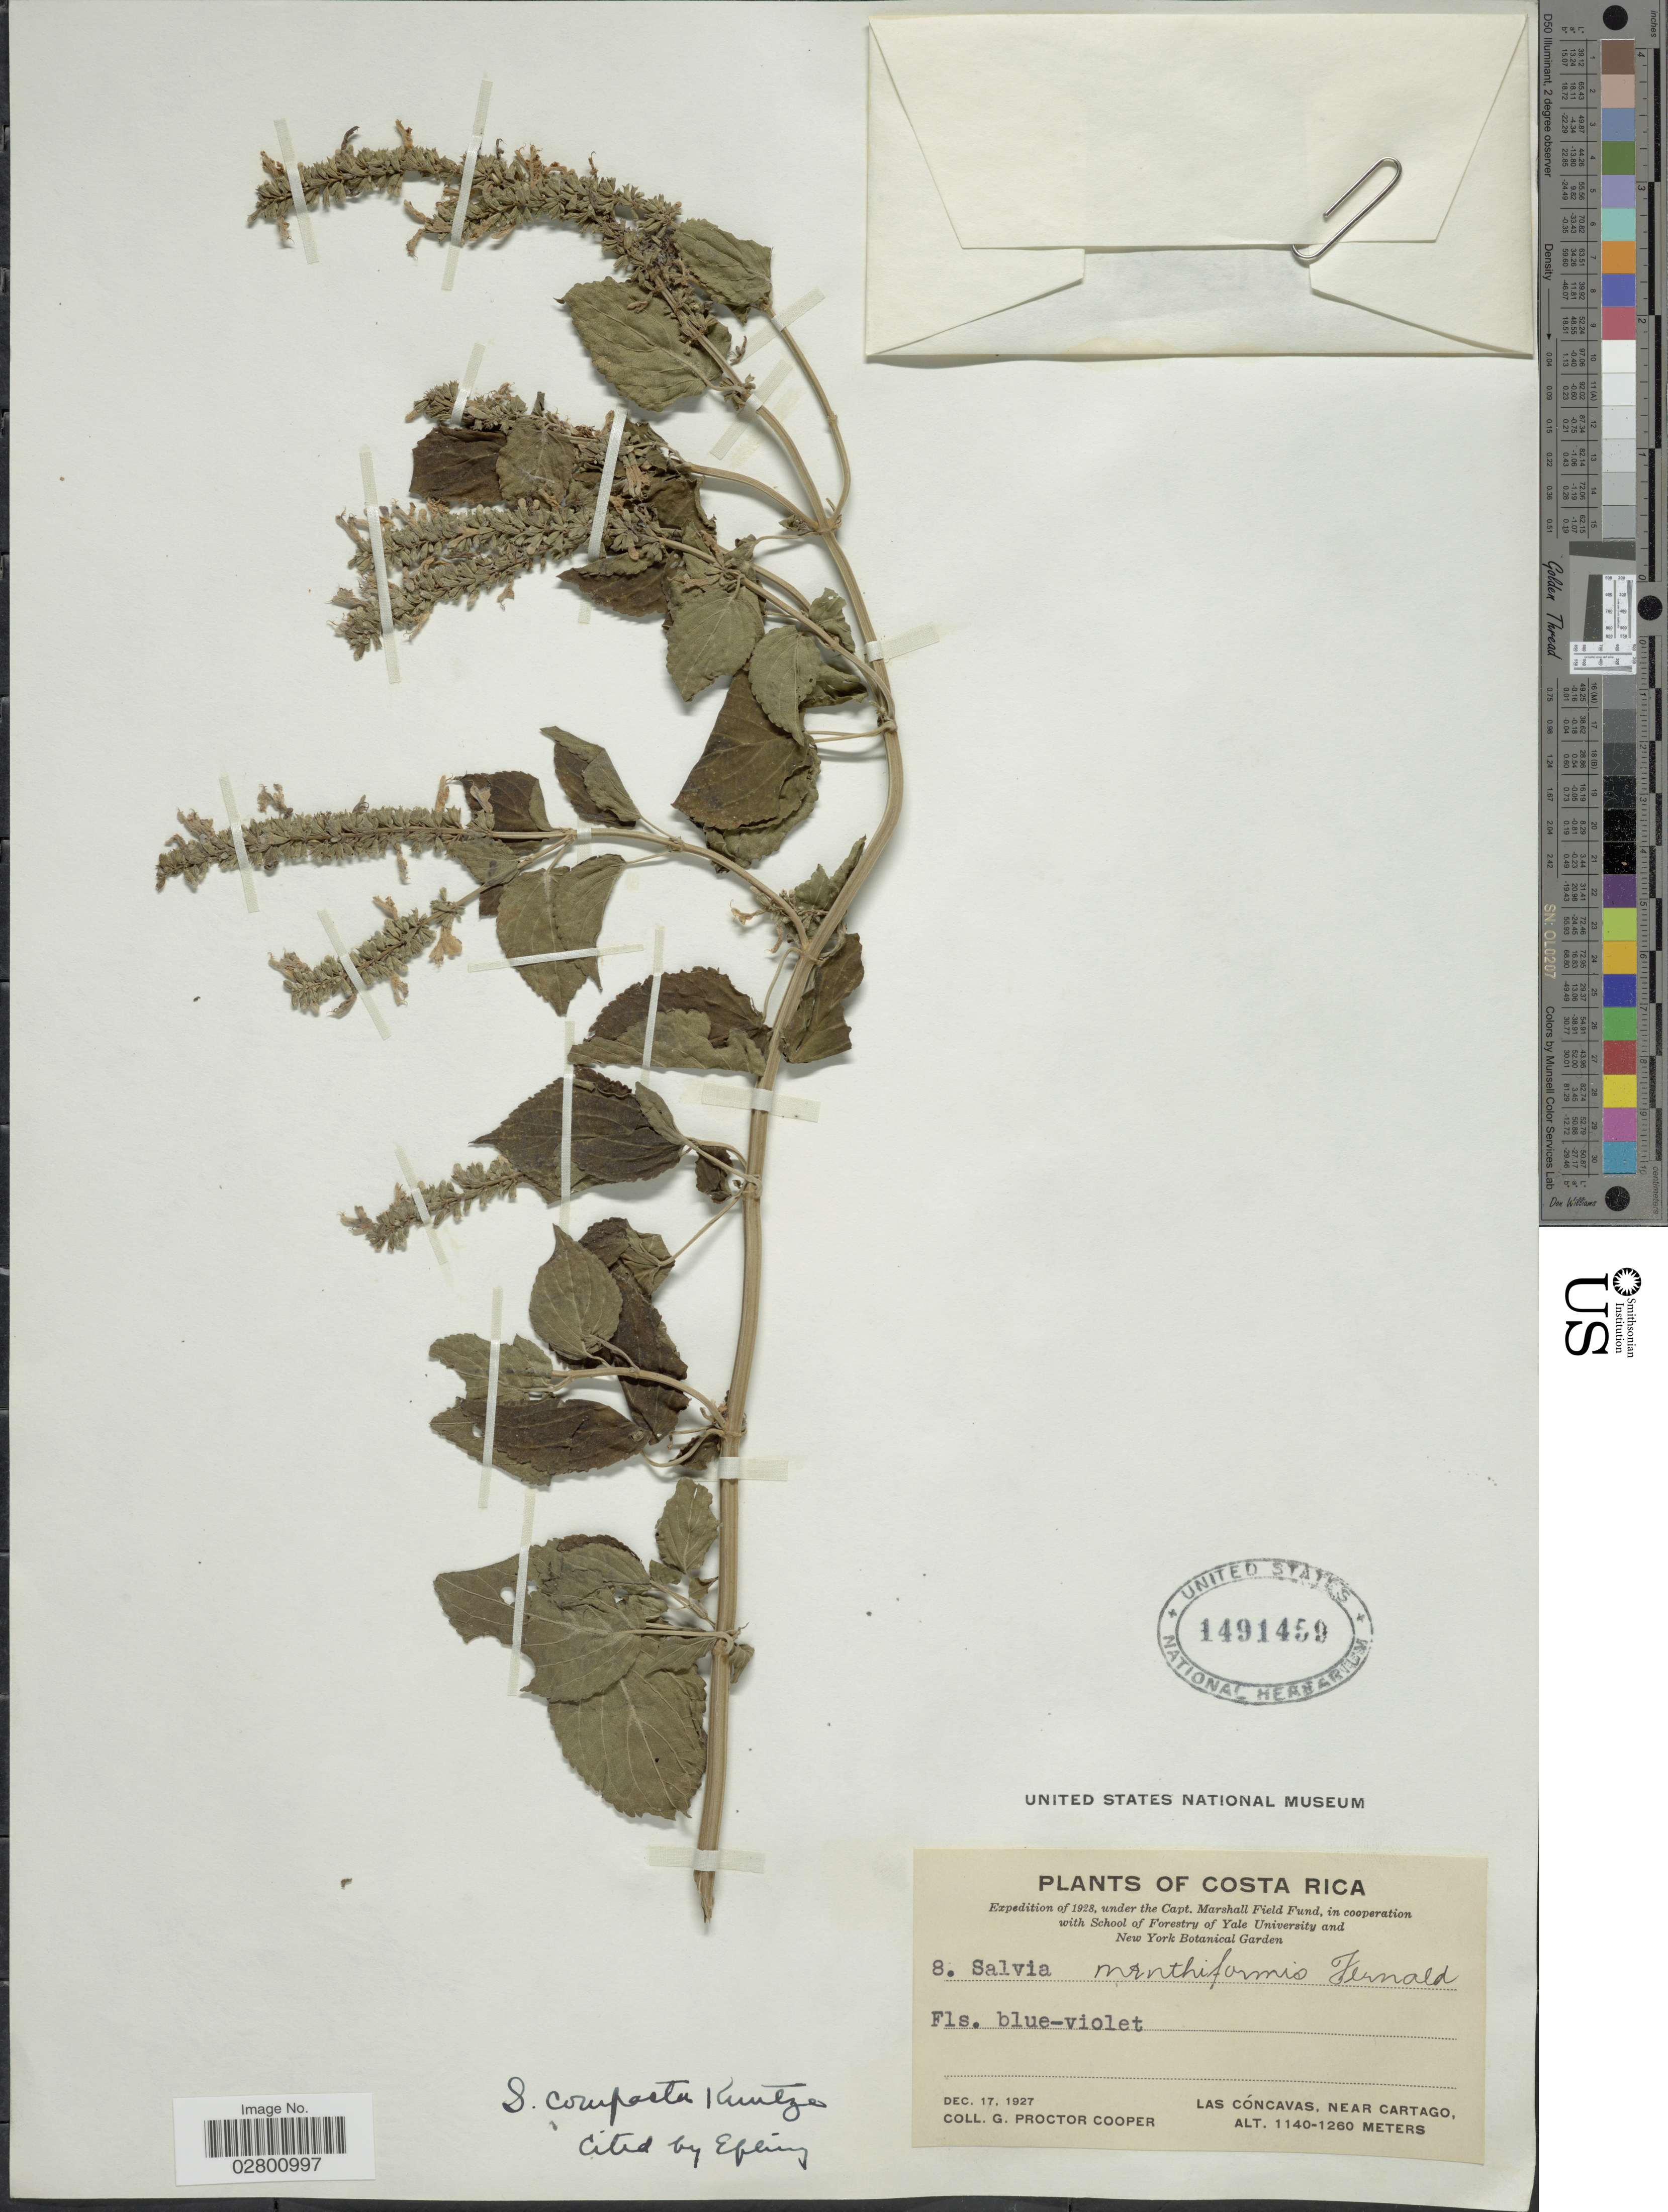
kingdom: Plantae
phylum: Tracheophyta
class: Magnoliopsida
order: Lamiales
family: Lamiaceae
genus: Salvia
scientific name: Salvia compacta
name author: Kuntze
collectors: G. Cooper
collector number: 8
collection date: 1927-12-17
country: Costa Rica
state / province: Cartago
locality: Las Cóncavas, near Cartago.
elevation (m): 1140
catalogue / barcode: US 1491459